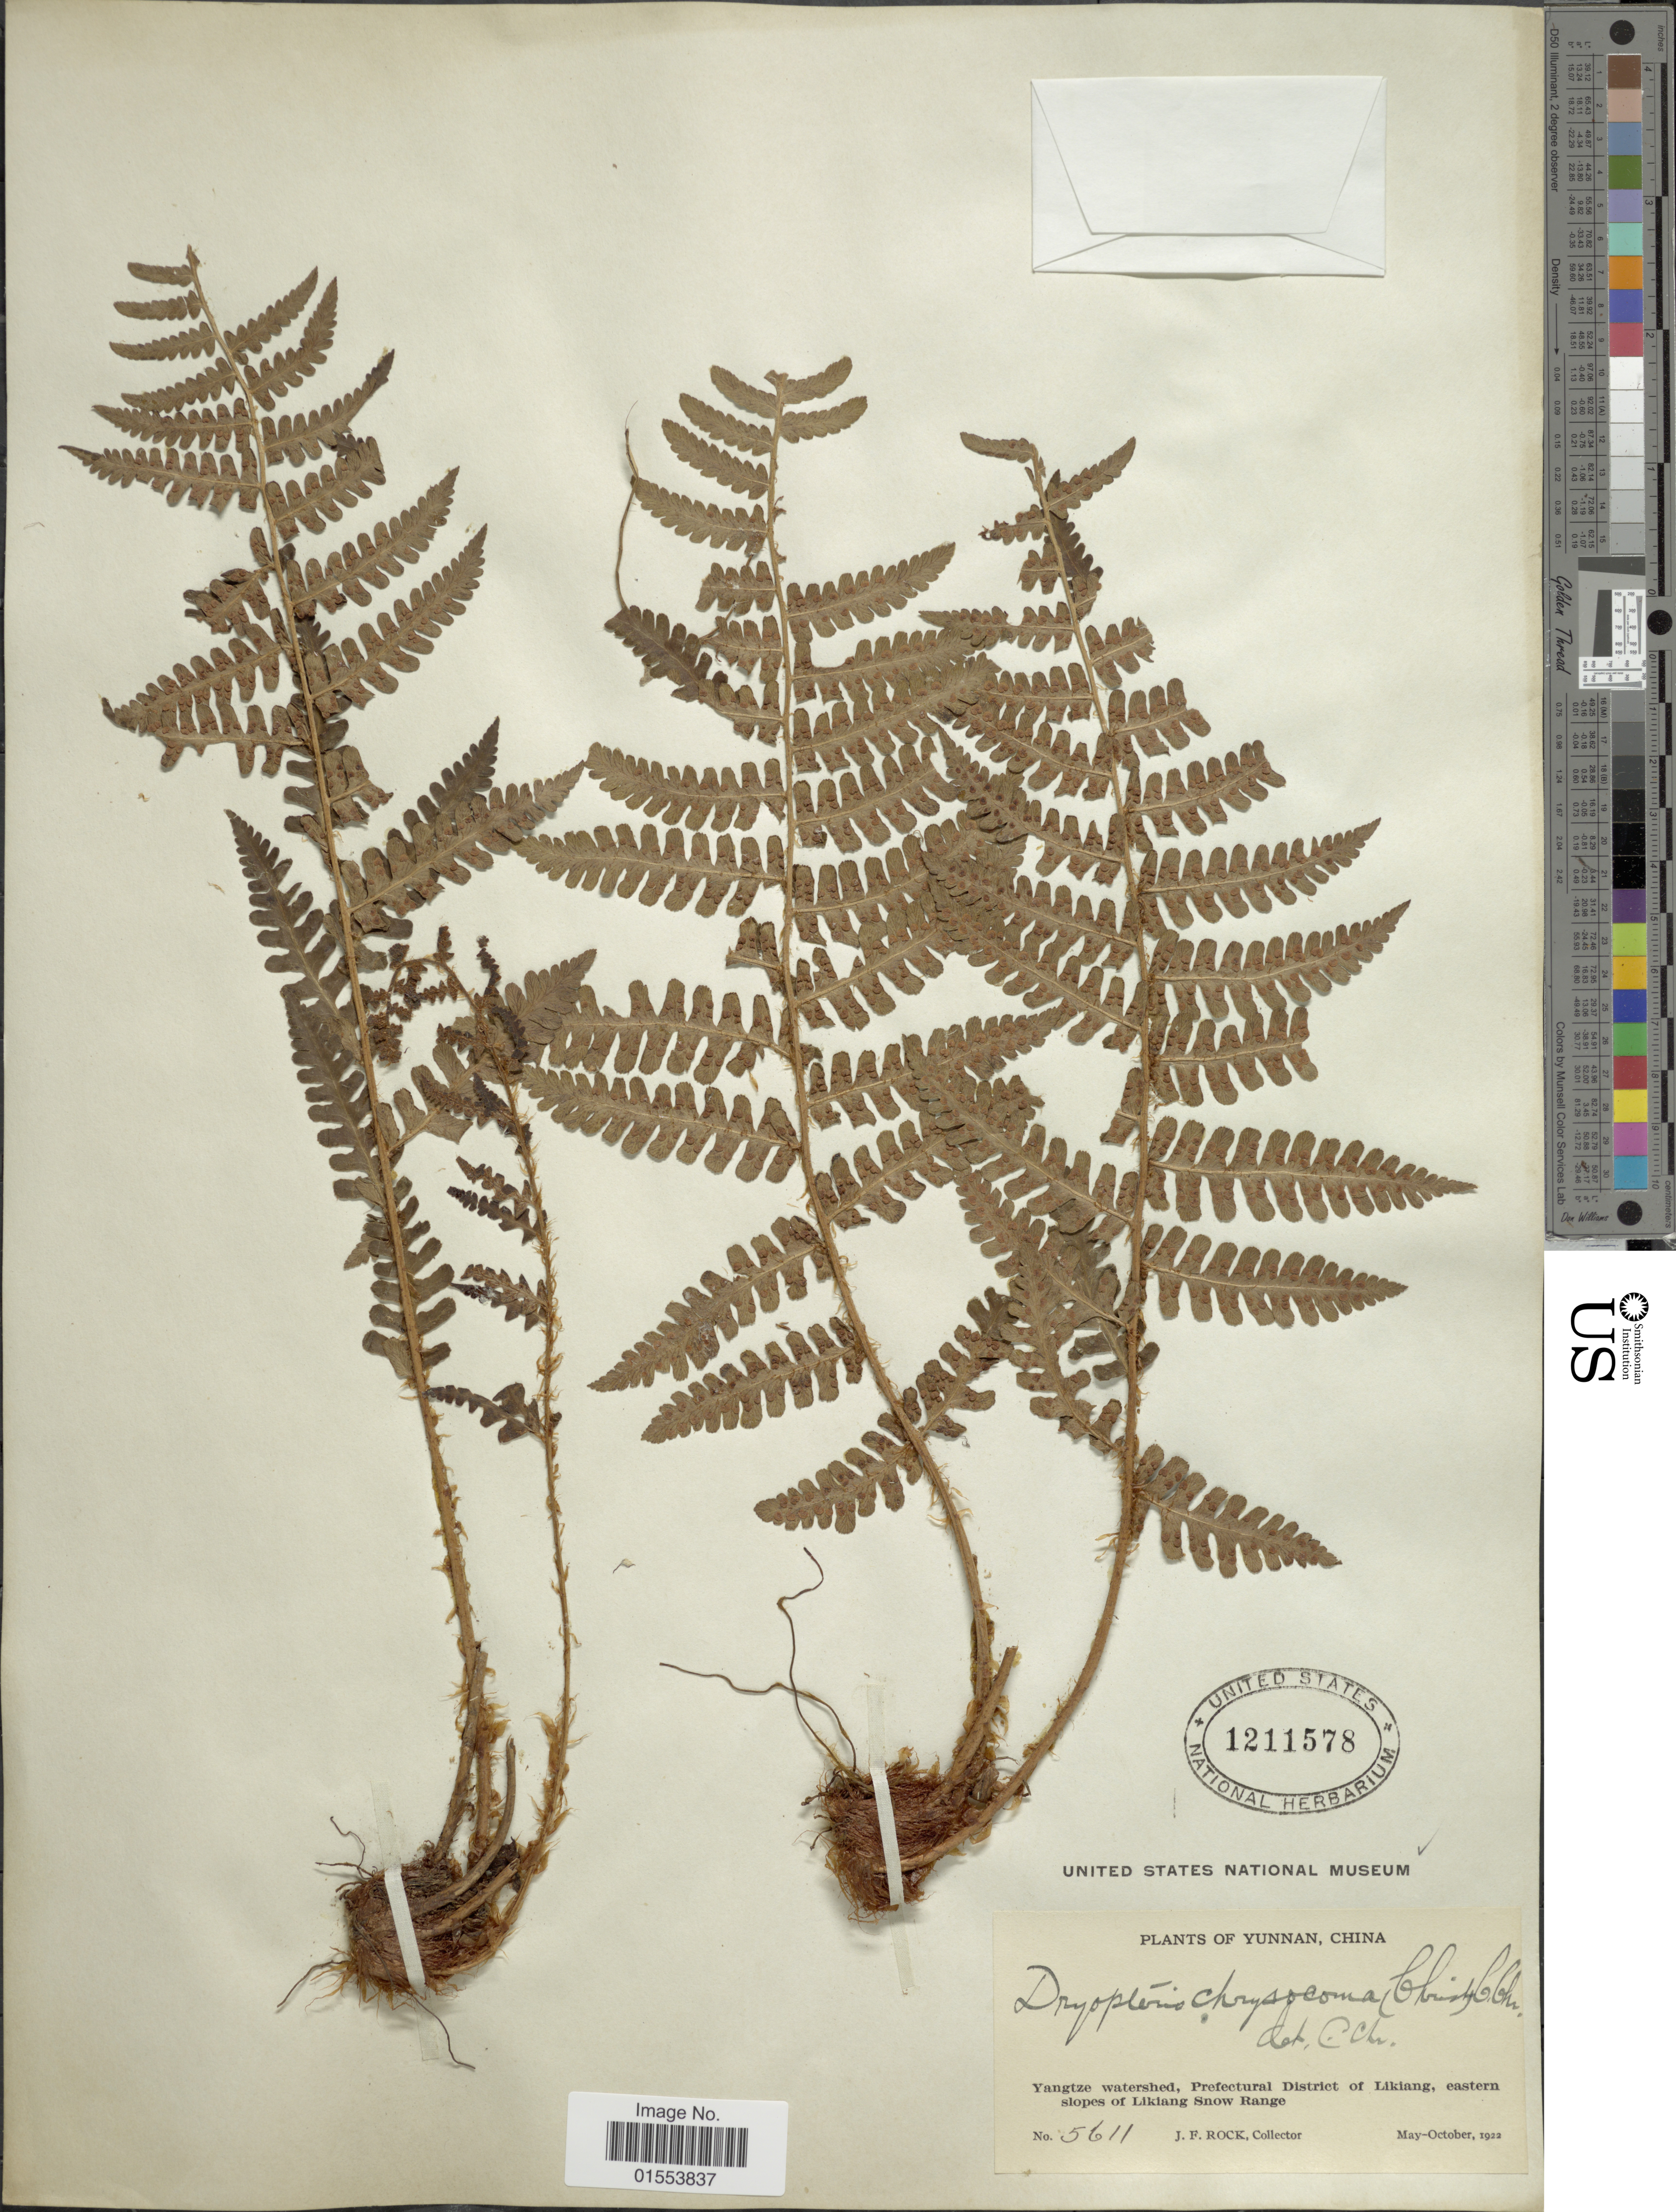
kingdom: Plantae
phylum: Tracheophyta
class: Polypodiopsida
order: Polypodiales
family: Dryopteridaceae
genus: Dryopteris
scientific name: Dryopteris chrysocoma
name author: (Christ) C. Chr.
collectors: J. Rock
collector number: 5611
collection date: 1922-05/1922-10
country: China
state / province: Yunnan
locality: Yunnan, China. Yangtze watershed, Prefectural District of Likiang, eastern slopes of Likiang Snow Range.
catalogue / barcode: US 1211578